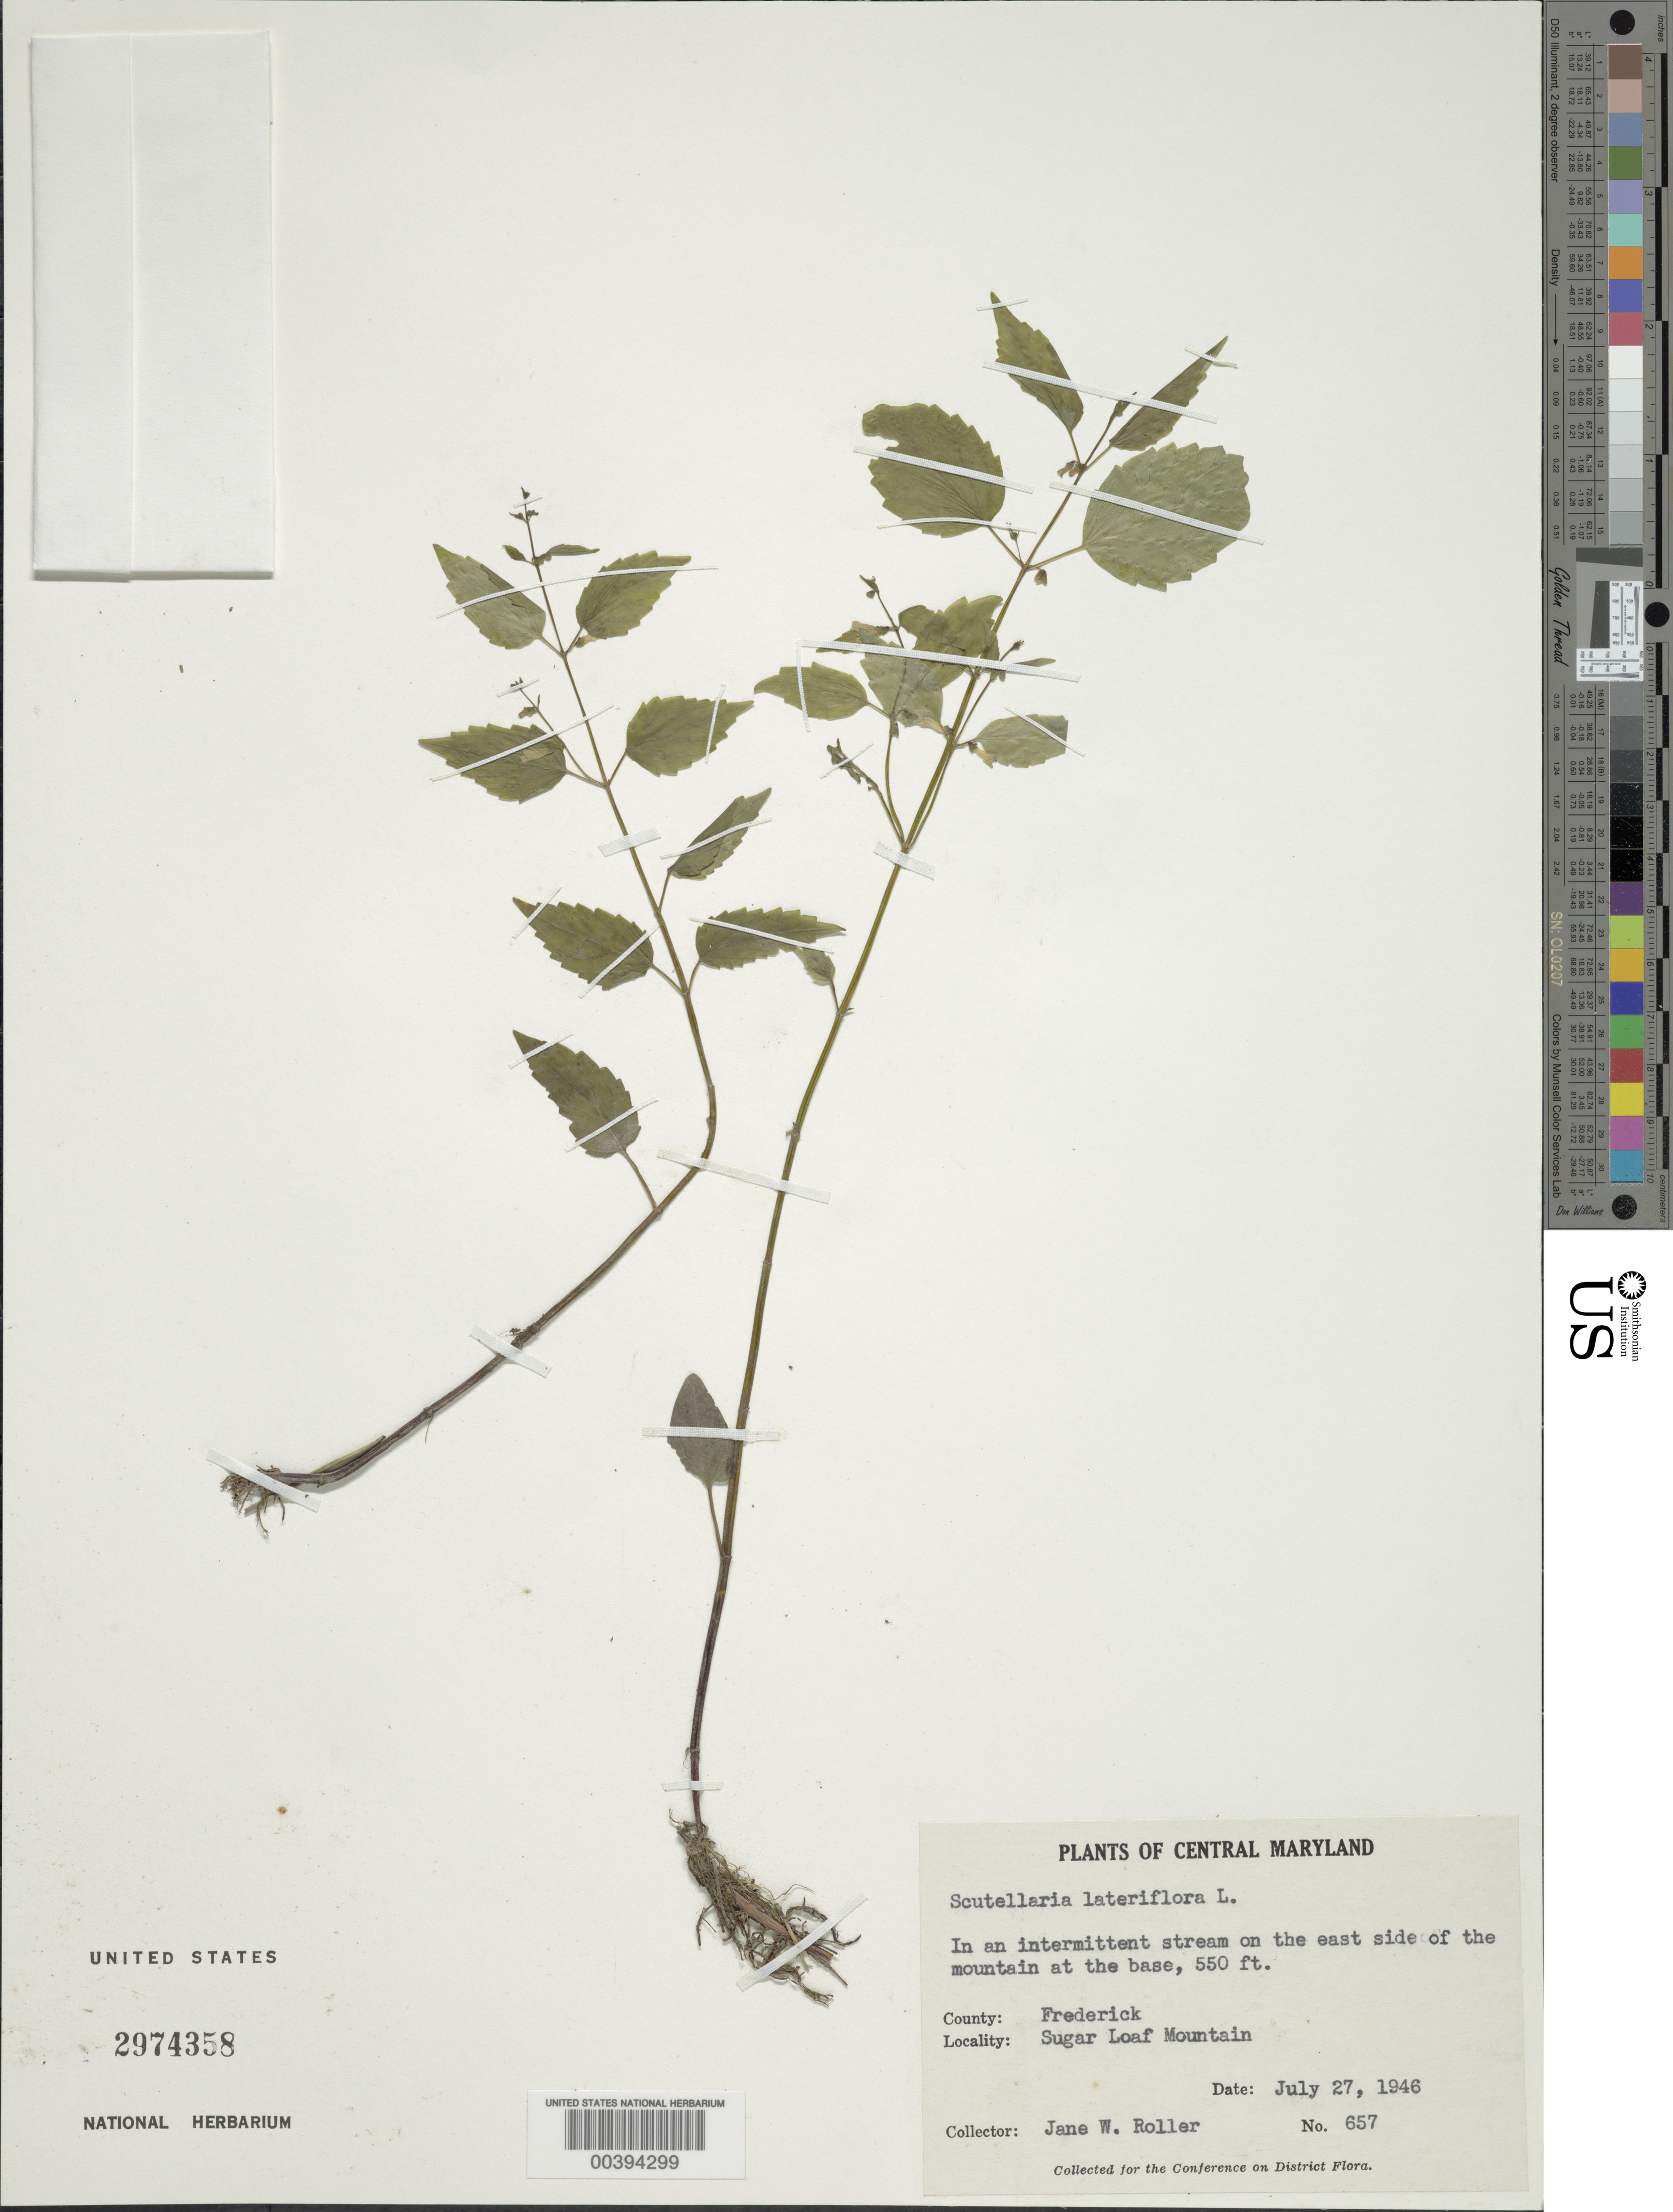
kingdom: Plantae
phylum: Tracheophyta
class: Magnoliopsida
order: Lamiales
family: Lamiaceae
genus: Scutellaria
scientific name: Scutellaria lateriflora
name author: L.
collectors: J. W. Roller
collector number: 657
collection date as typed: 27 Jul 1946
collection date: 1946-07-27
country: United States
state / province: Maryland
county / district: Frederick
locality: Sugar Loaf Mt.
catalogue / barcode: US 2974358